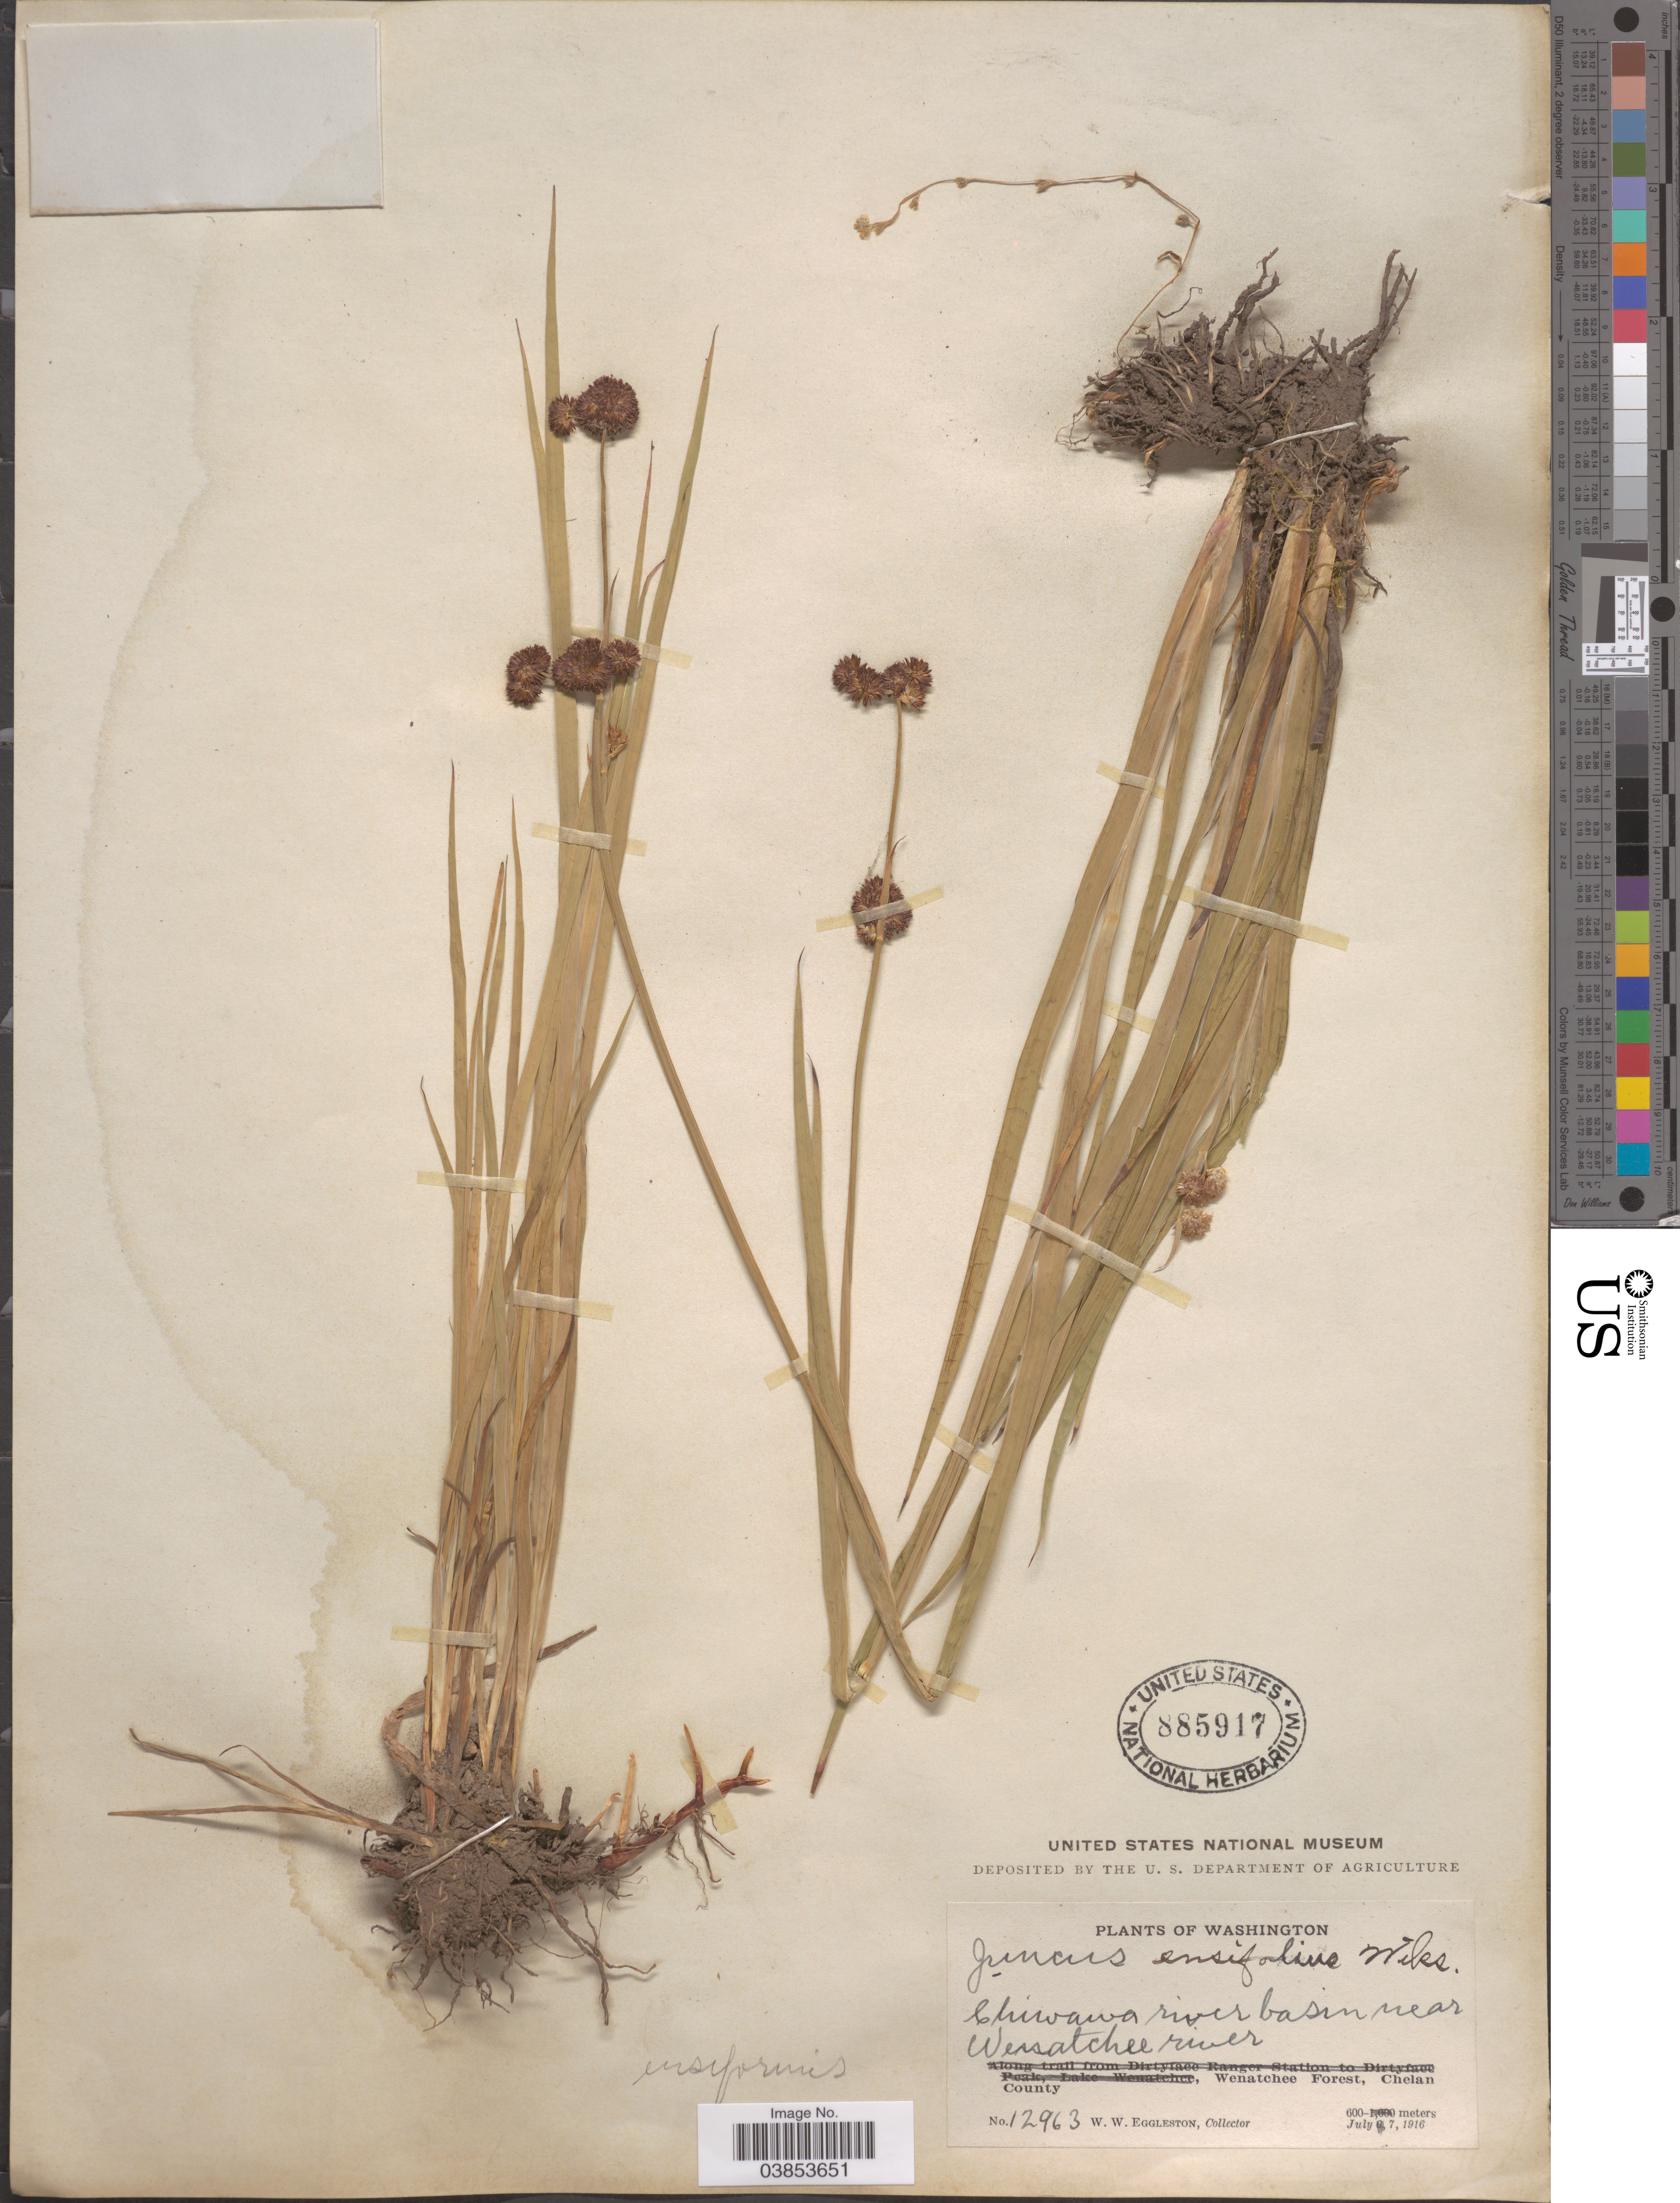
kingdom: Plantae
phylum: Tracheophyta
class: Liliopsida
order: Poales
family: Juncaceae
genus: Juncus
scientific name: Juncus ensifolius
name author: Wikstr.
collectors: W. W. Eggleston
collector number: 12963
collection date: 1916-07-07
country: United States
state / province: Washington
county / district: Chelan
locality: Chiwawa river basin near Wenatchee river, Wenatchee Forest, Chelan County.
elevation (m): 600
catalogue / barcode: US 885917